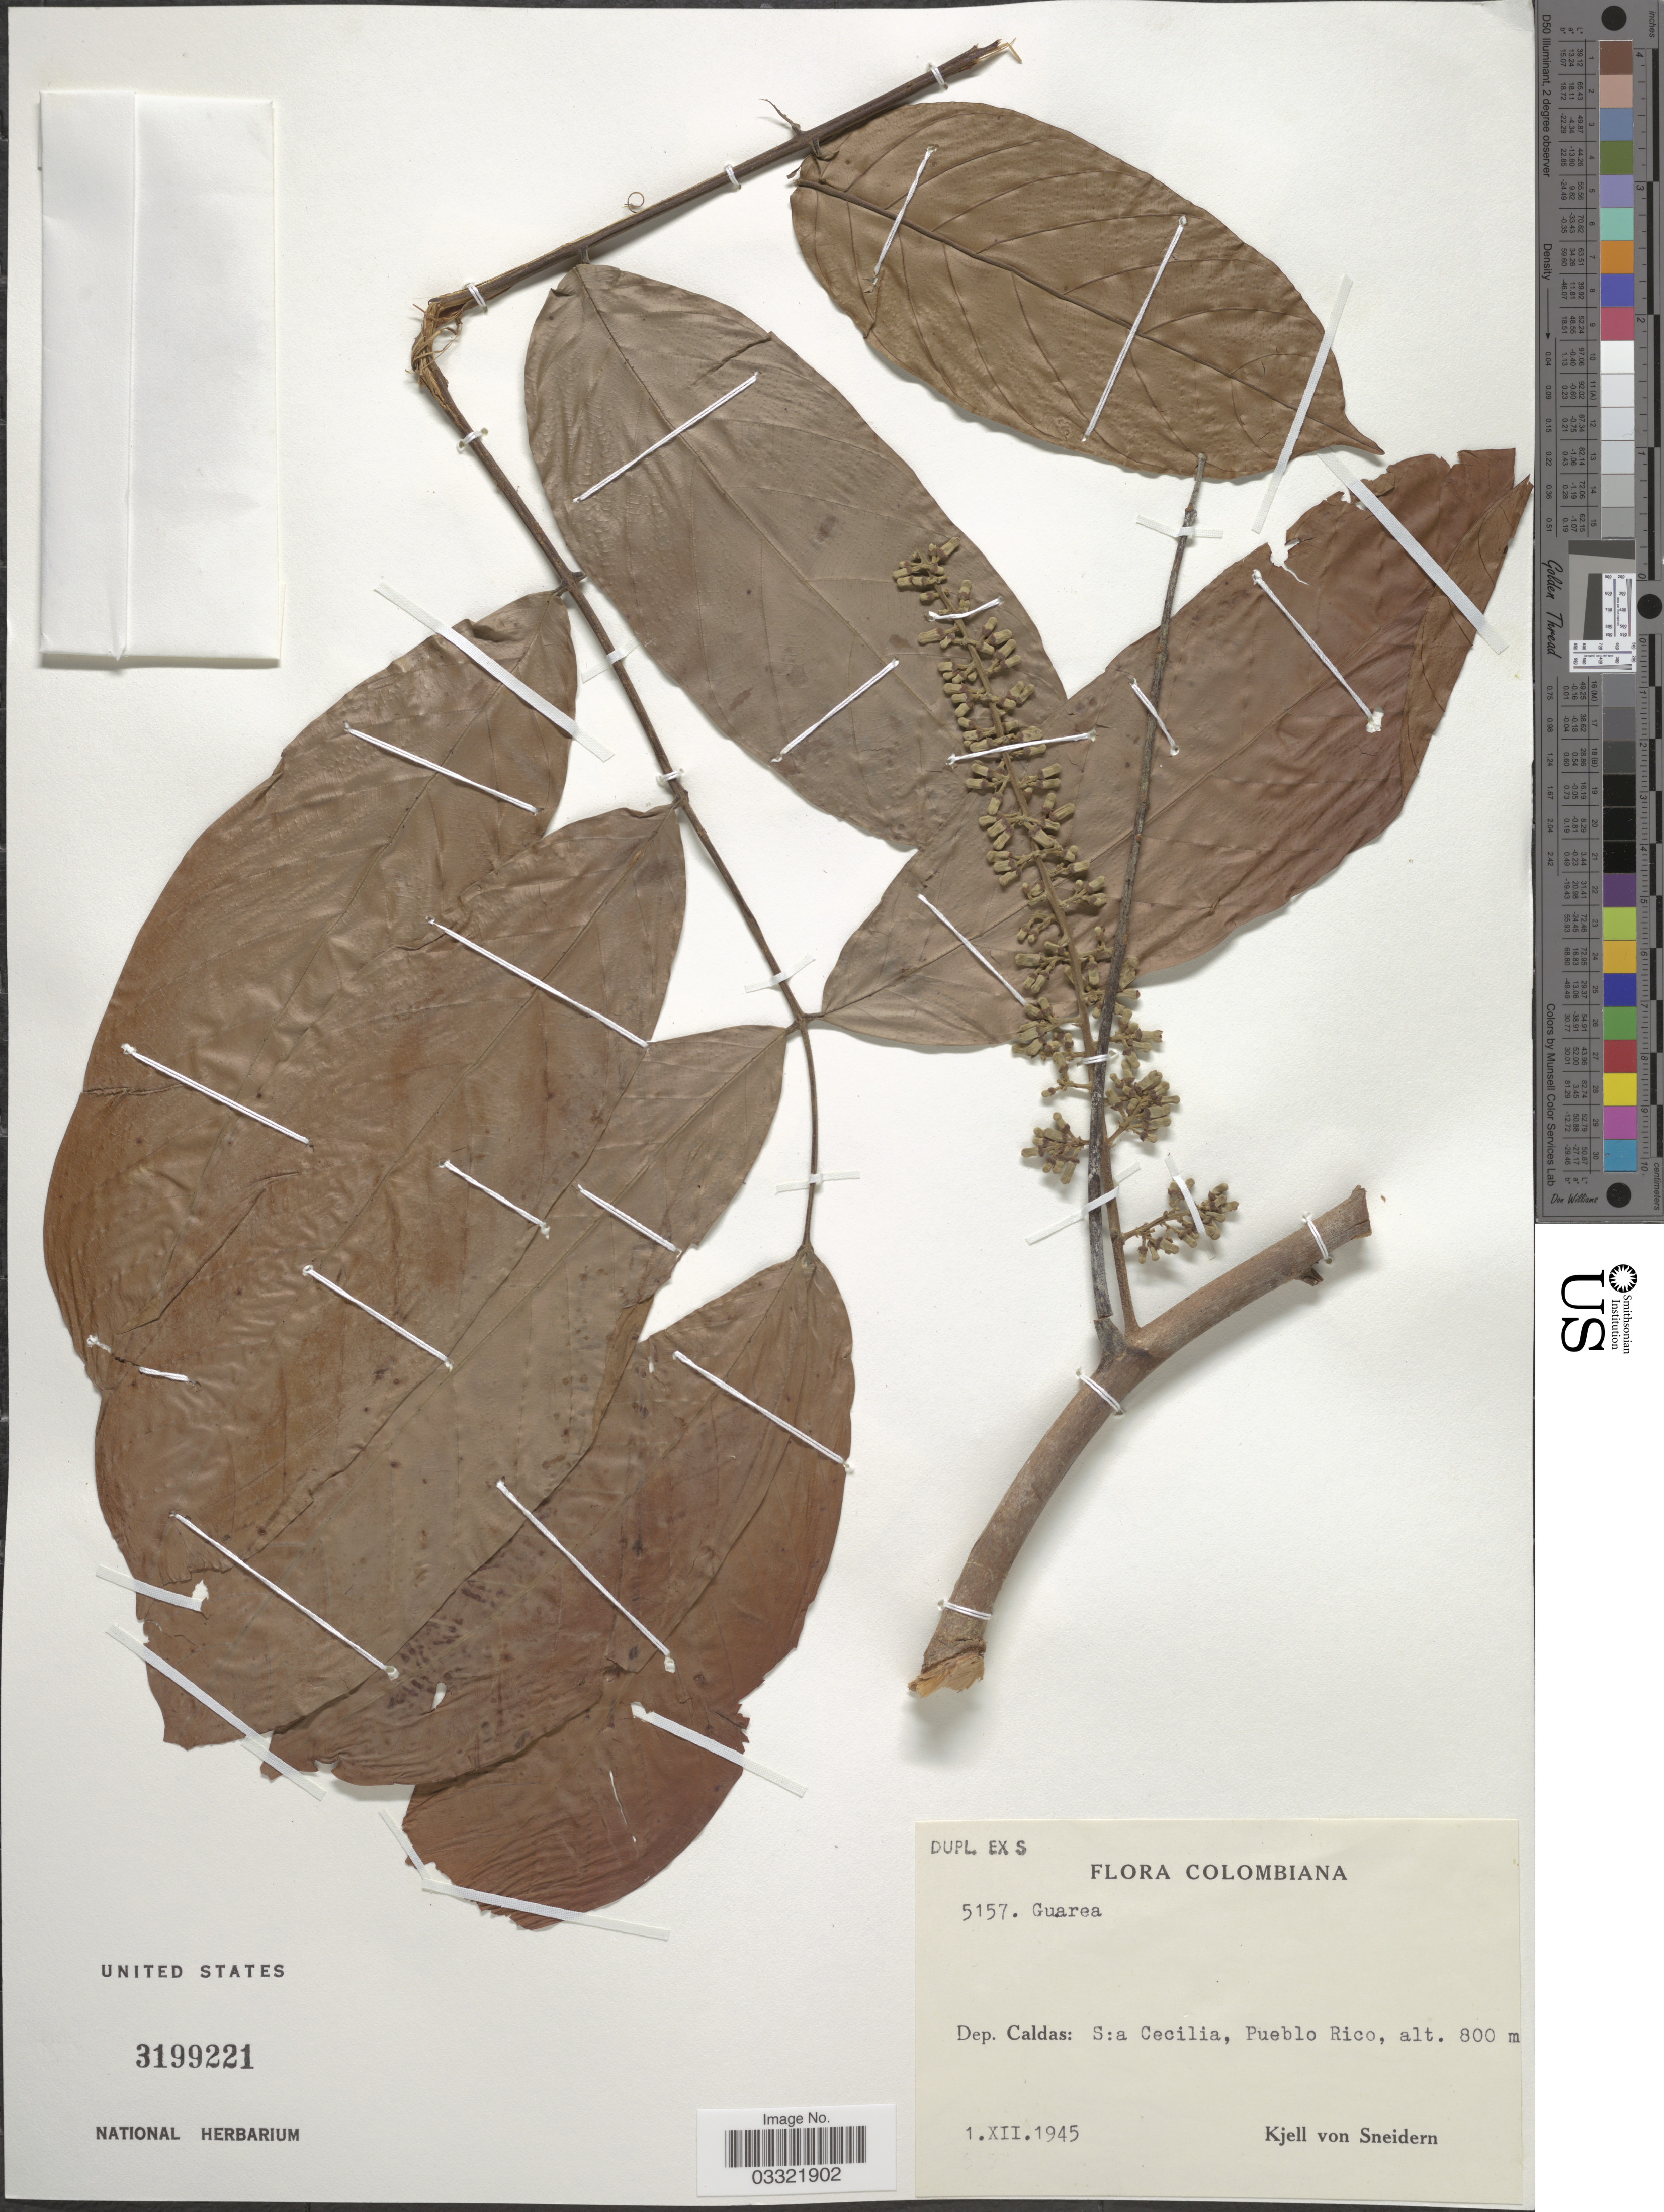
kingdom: Plantae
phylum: Tracheophyta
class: Magnoliopsida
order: Sapindales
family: Meliaceae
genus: Guarea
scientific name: Guarea sp.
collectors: K. von Sneidern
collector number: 5157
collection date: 1945-12-01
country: Colombia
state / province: Caldas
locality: Dep. Caldas: S:a Cecilia, Pueblo Rico.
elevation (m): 800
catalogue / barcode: US 3199221